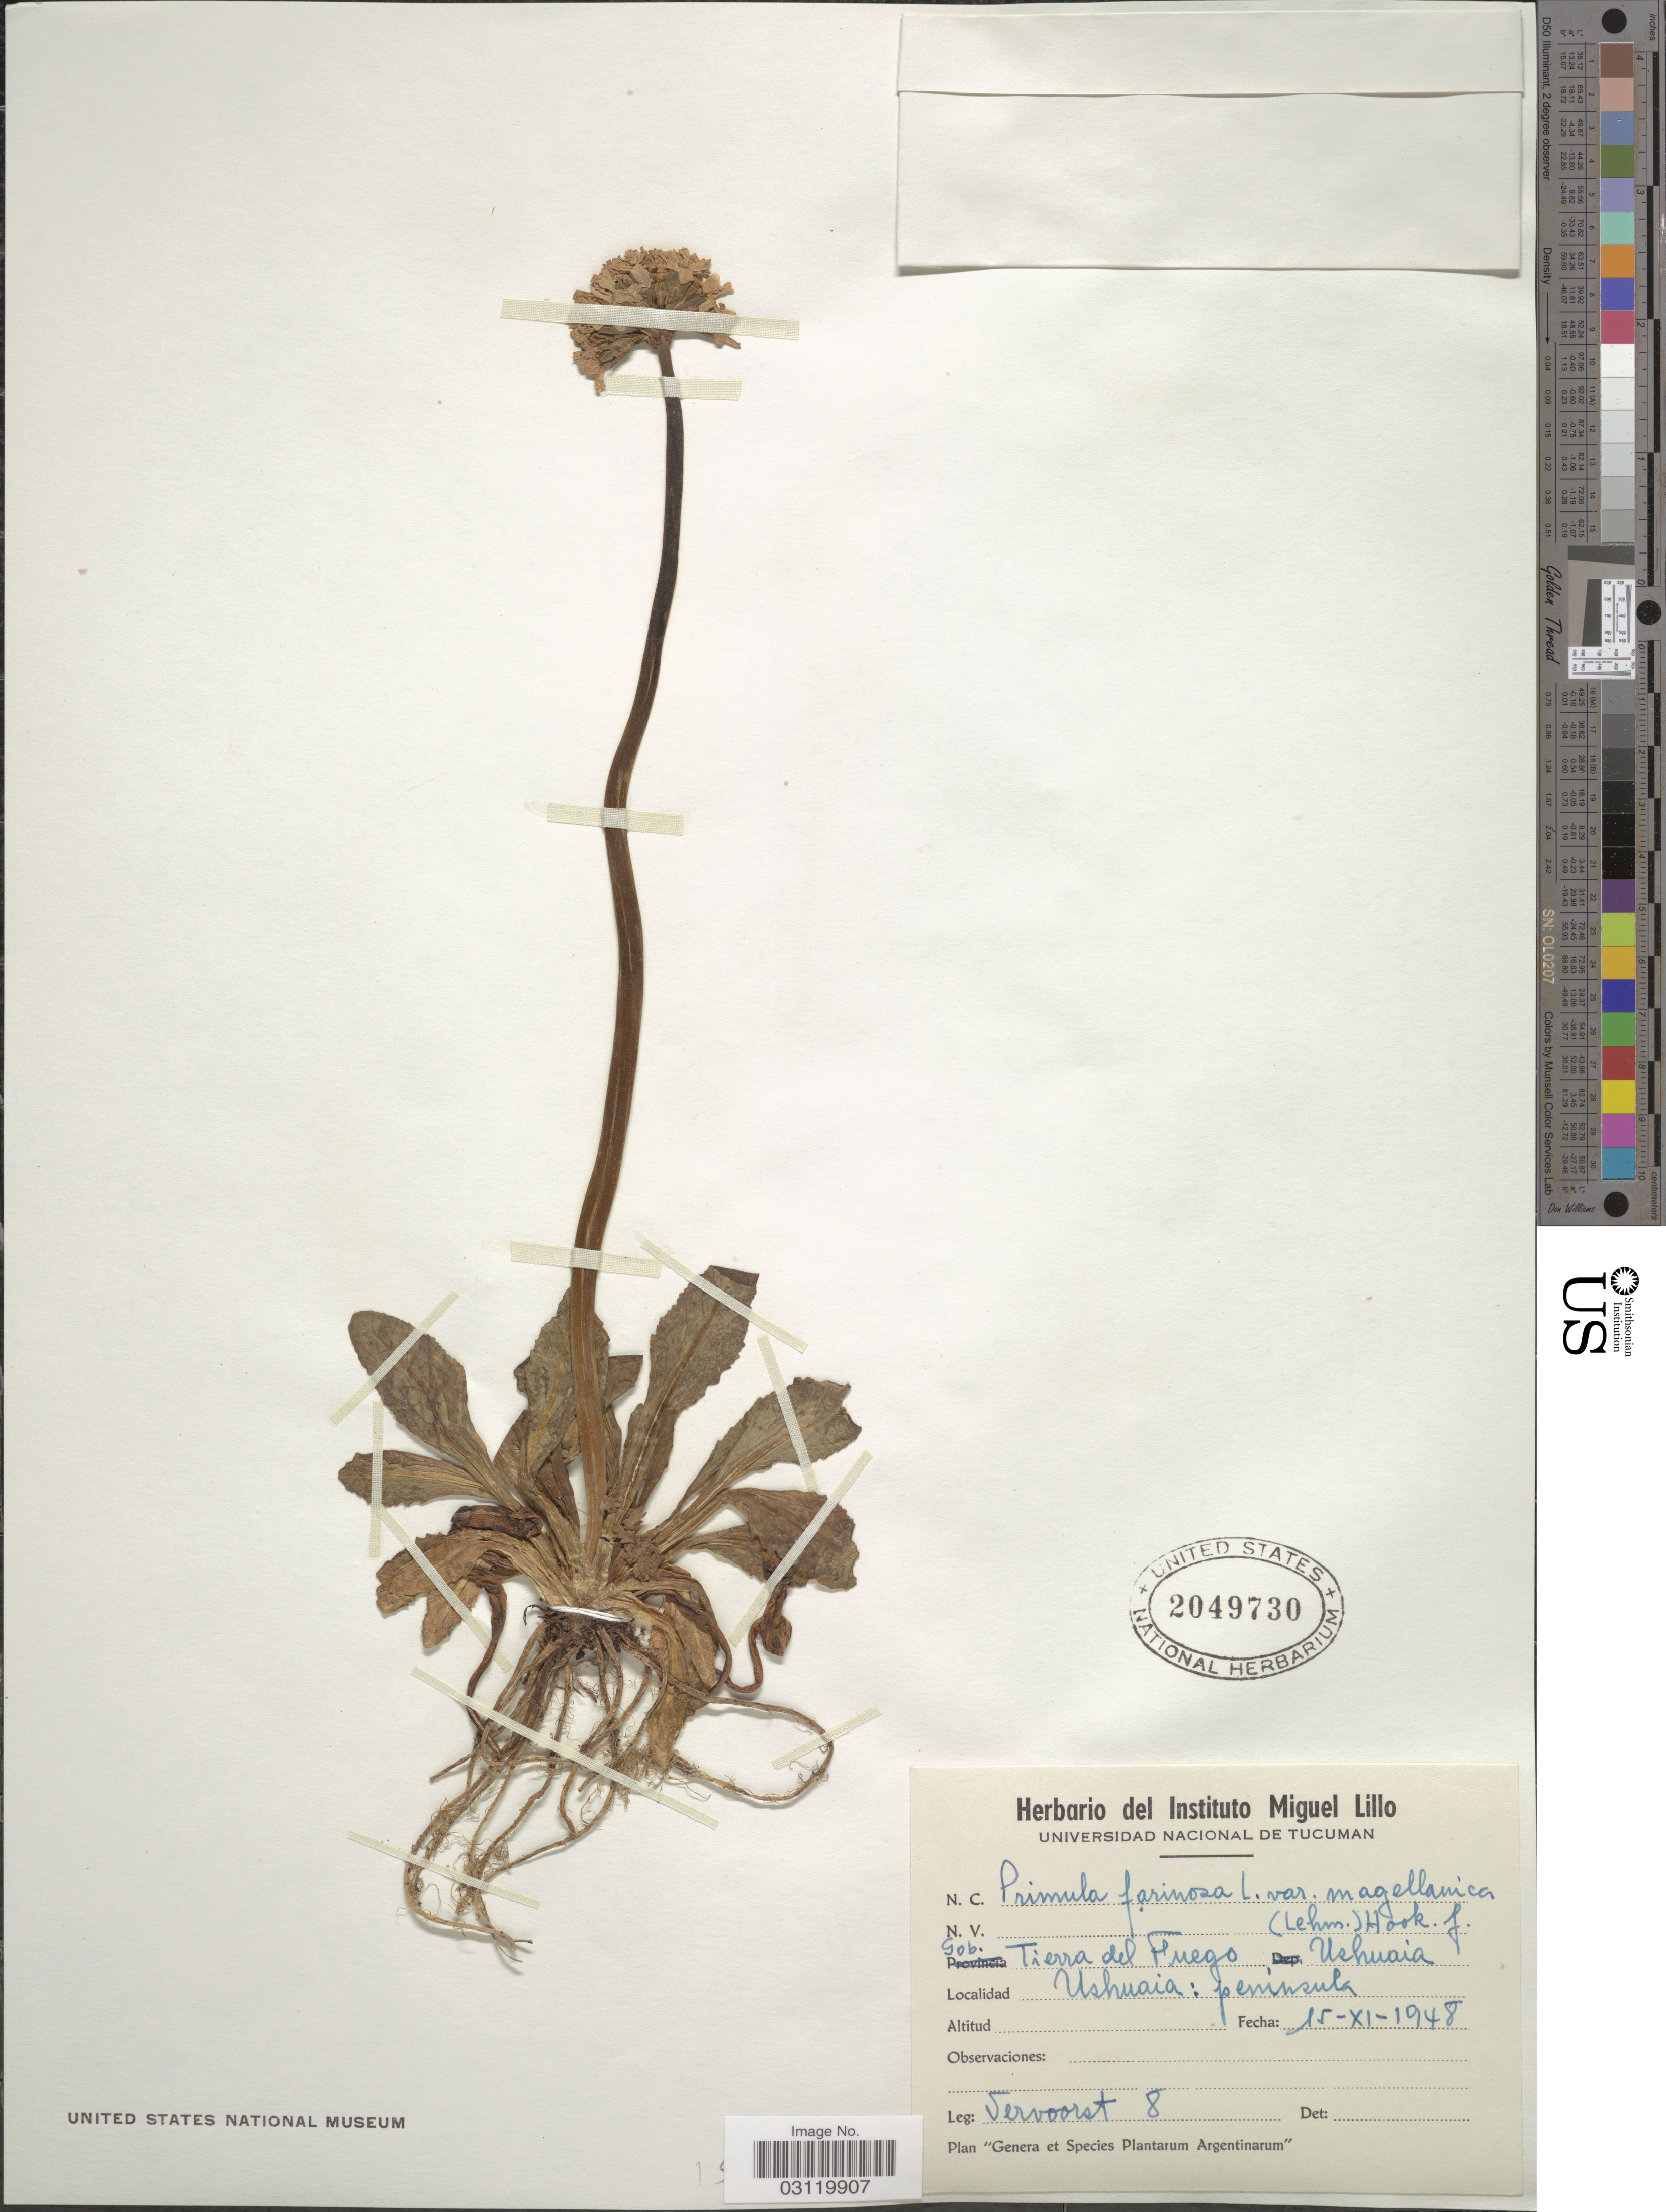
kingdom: Plantae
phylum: Tracheophyta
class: Magnoliopsida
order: Ericales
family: Primulaceae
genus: Primula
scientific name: Primula farinosa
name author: L.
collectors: Vervoorst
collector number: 8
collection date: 1948-11-15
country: Argentina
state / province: Tierra del Fuego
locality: Gob. Tierra del Fuego, Ushuaia, Ushuaia: peninsula.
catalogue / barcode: US 2049730